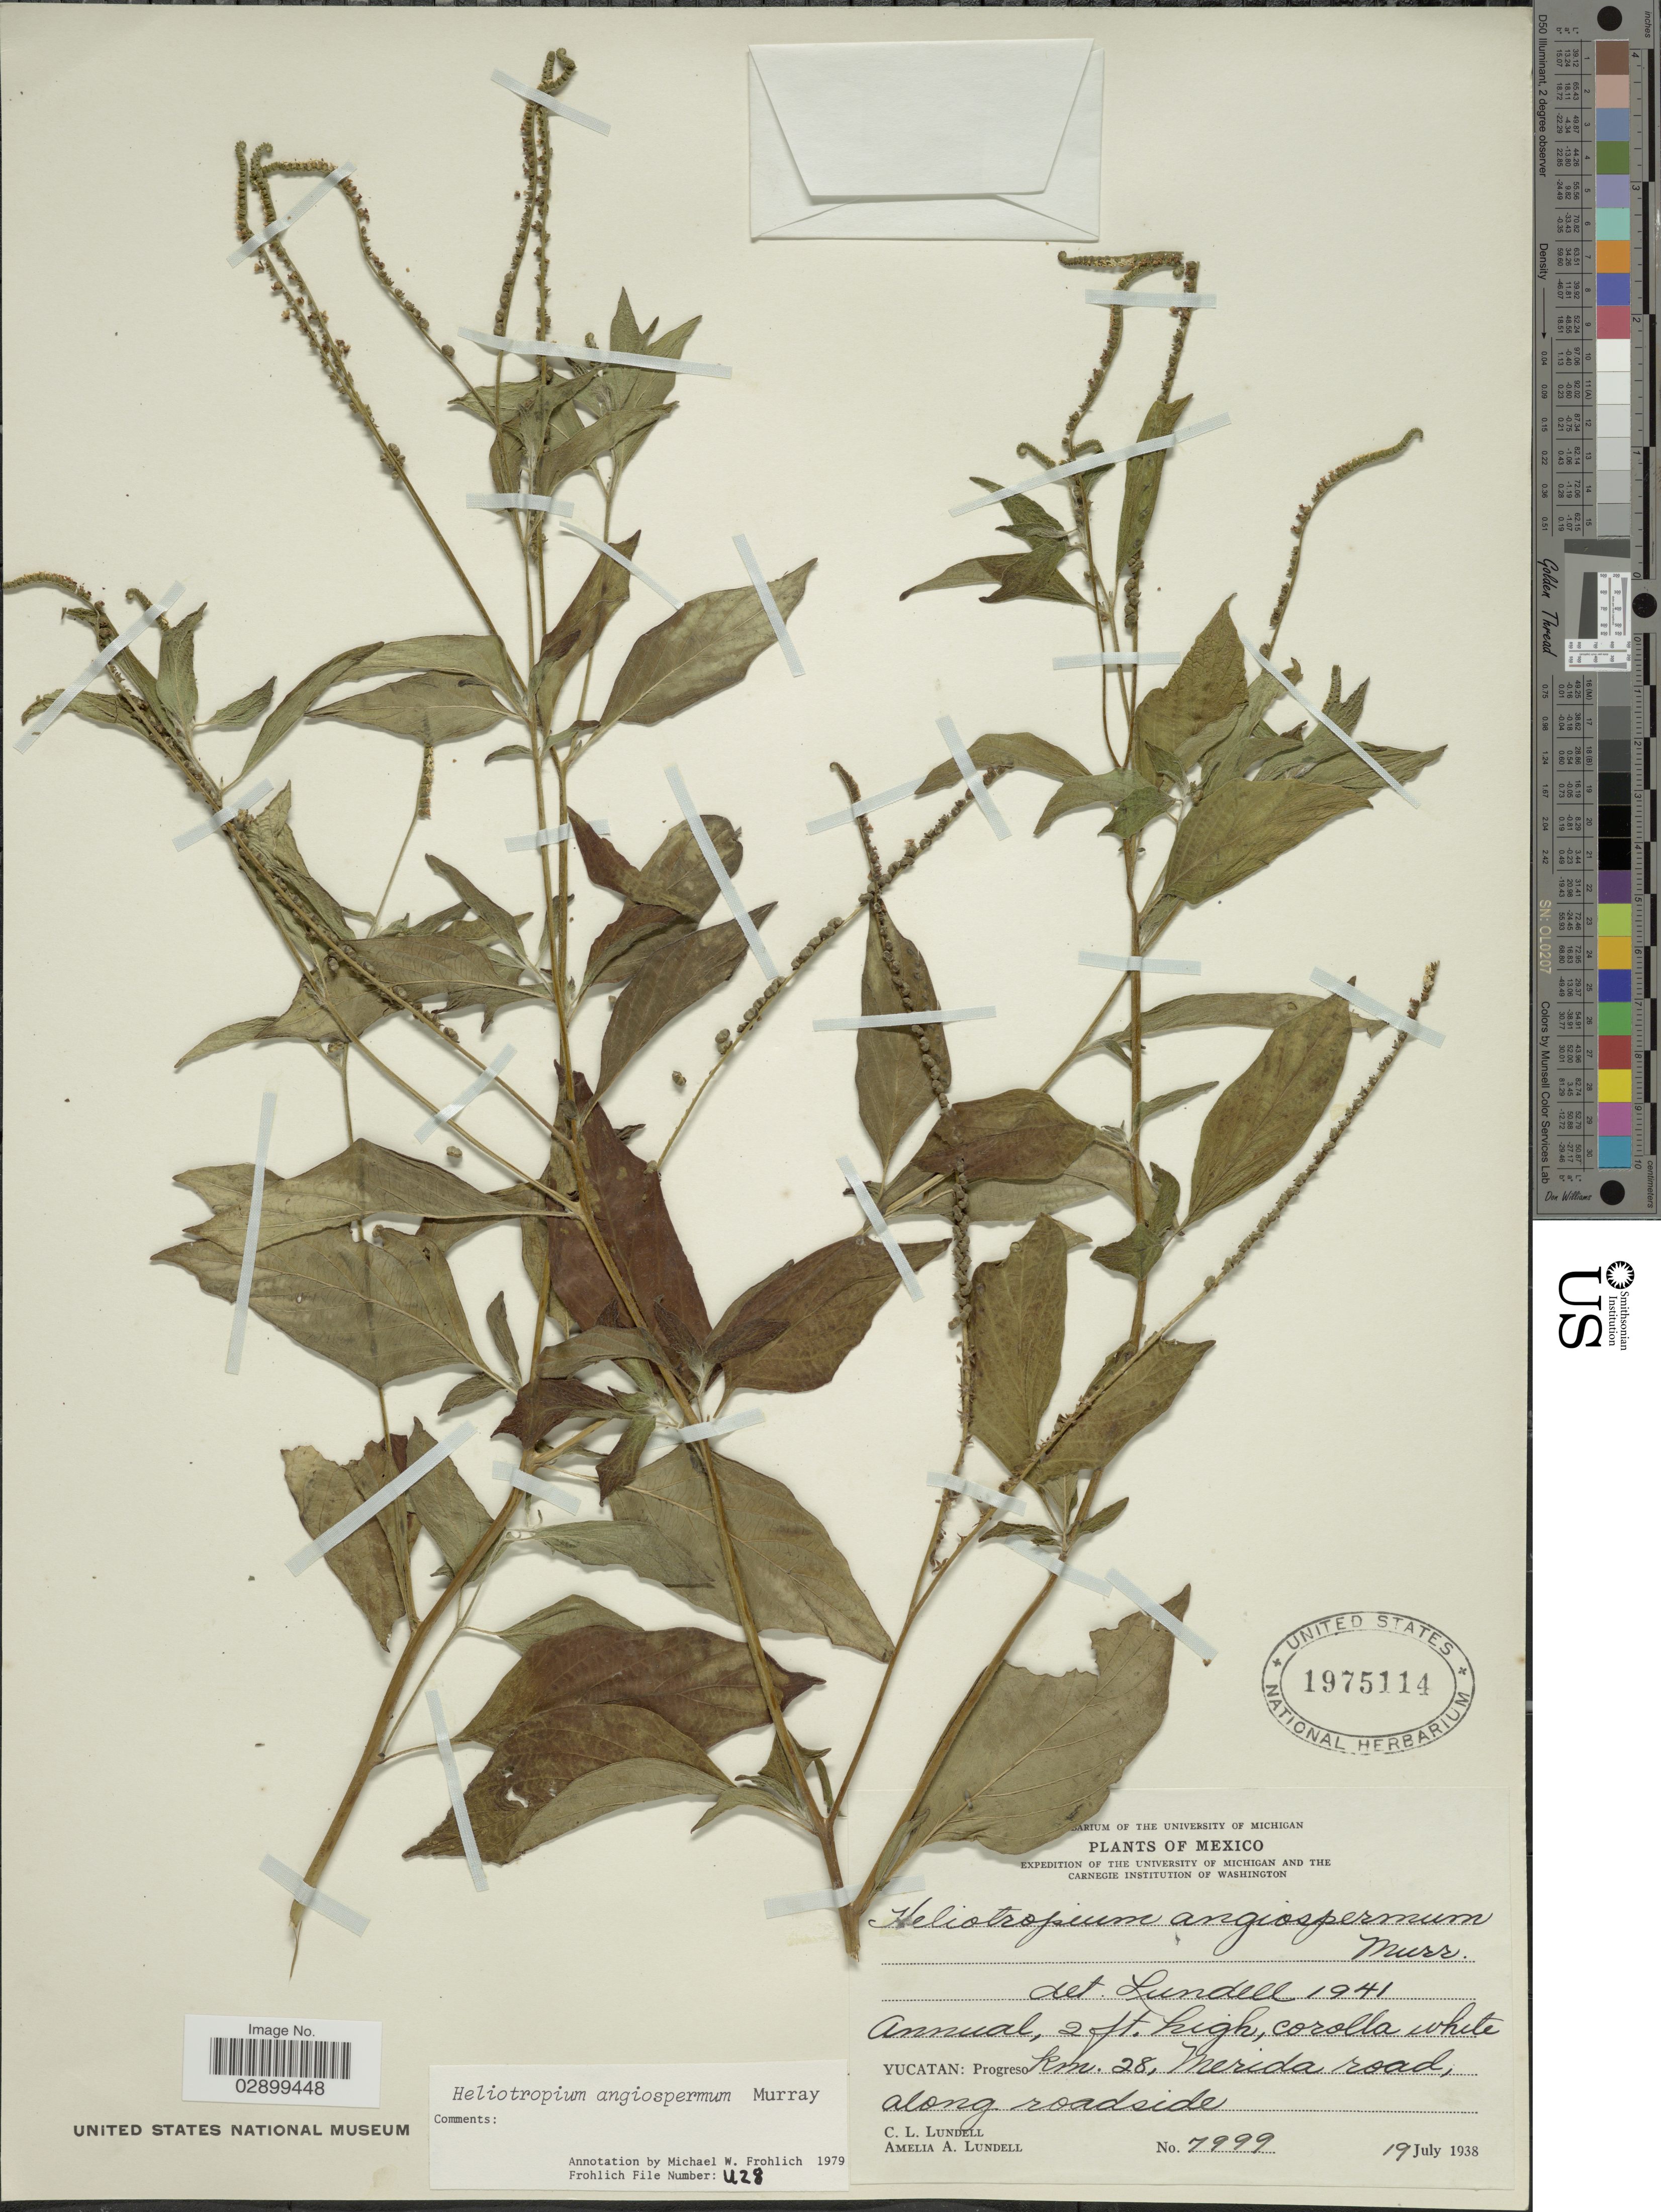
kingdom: Plantae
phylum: Tracheophyta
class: Magnoliopsida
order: Boraginales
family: Heliotropiaceae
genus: Heliotropium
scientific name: Heliotropium angiospermum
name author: Murray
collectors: C. L. Lundell & A. A. Lundell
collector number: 7999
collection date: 1938-07-19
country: Mexico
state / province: Yucatán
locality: Progreso km. 28, Merida road, along roadside.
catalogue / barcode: US 1975114